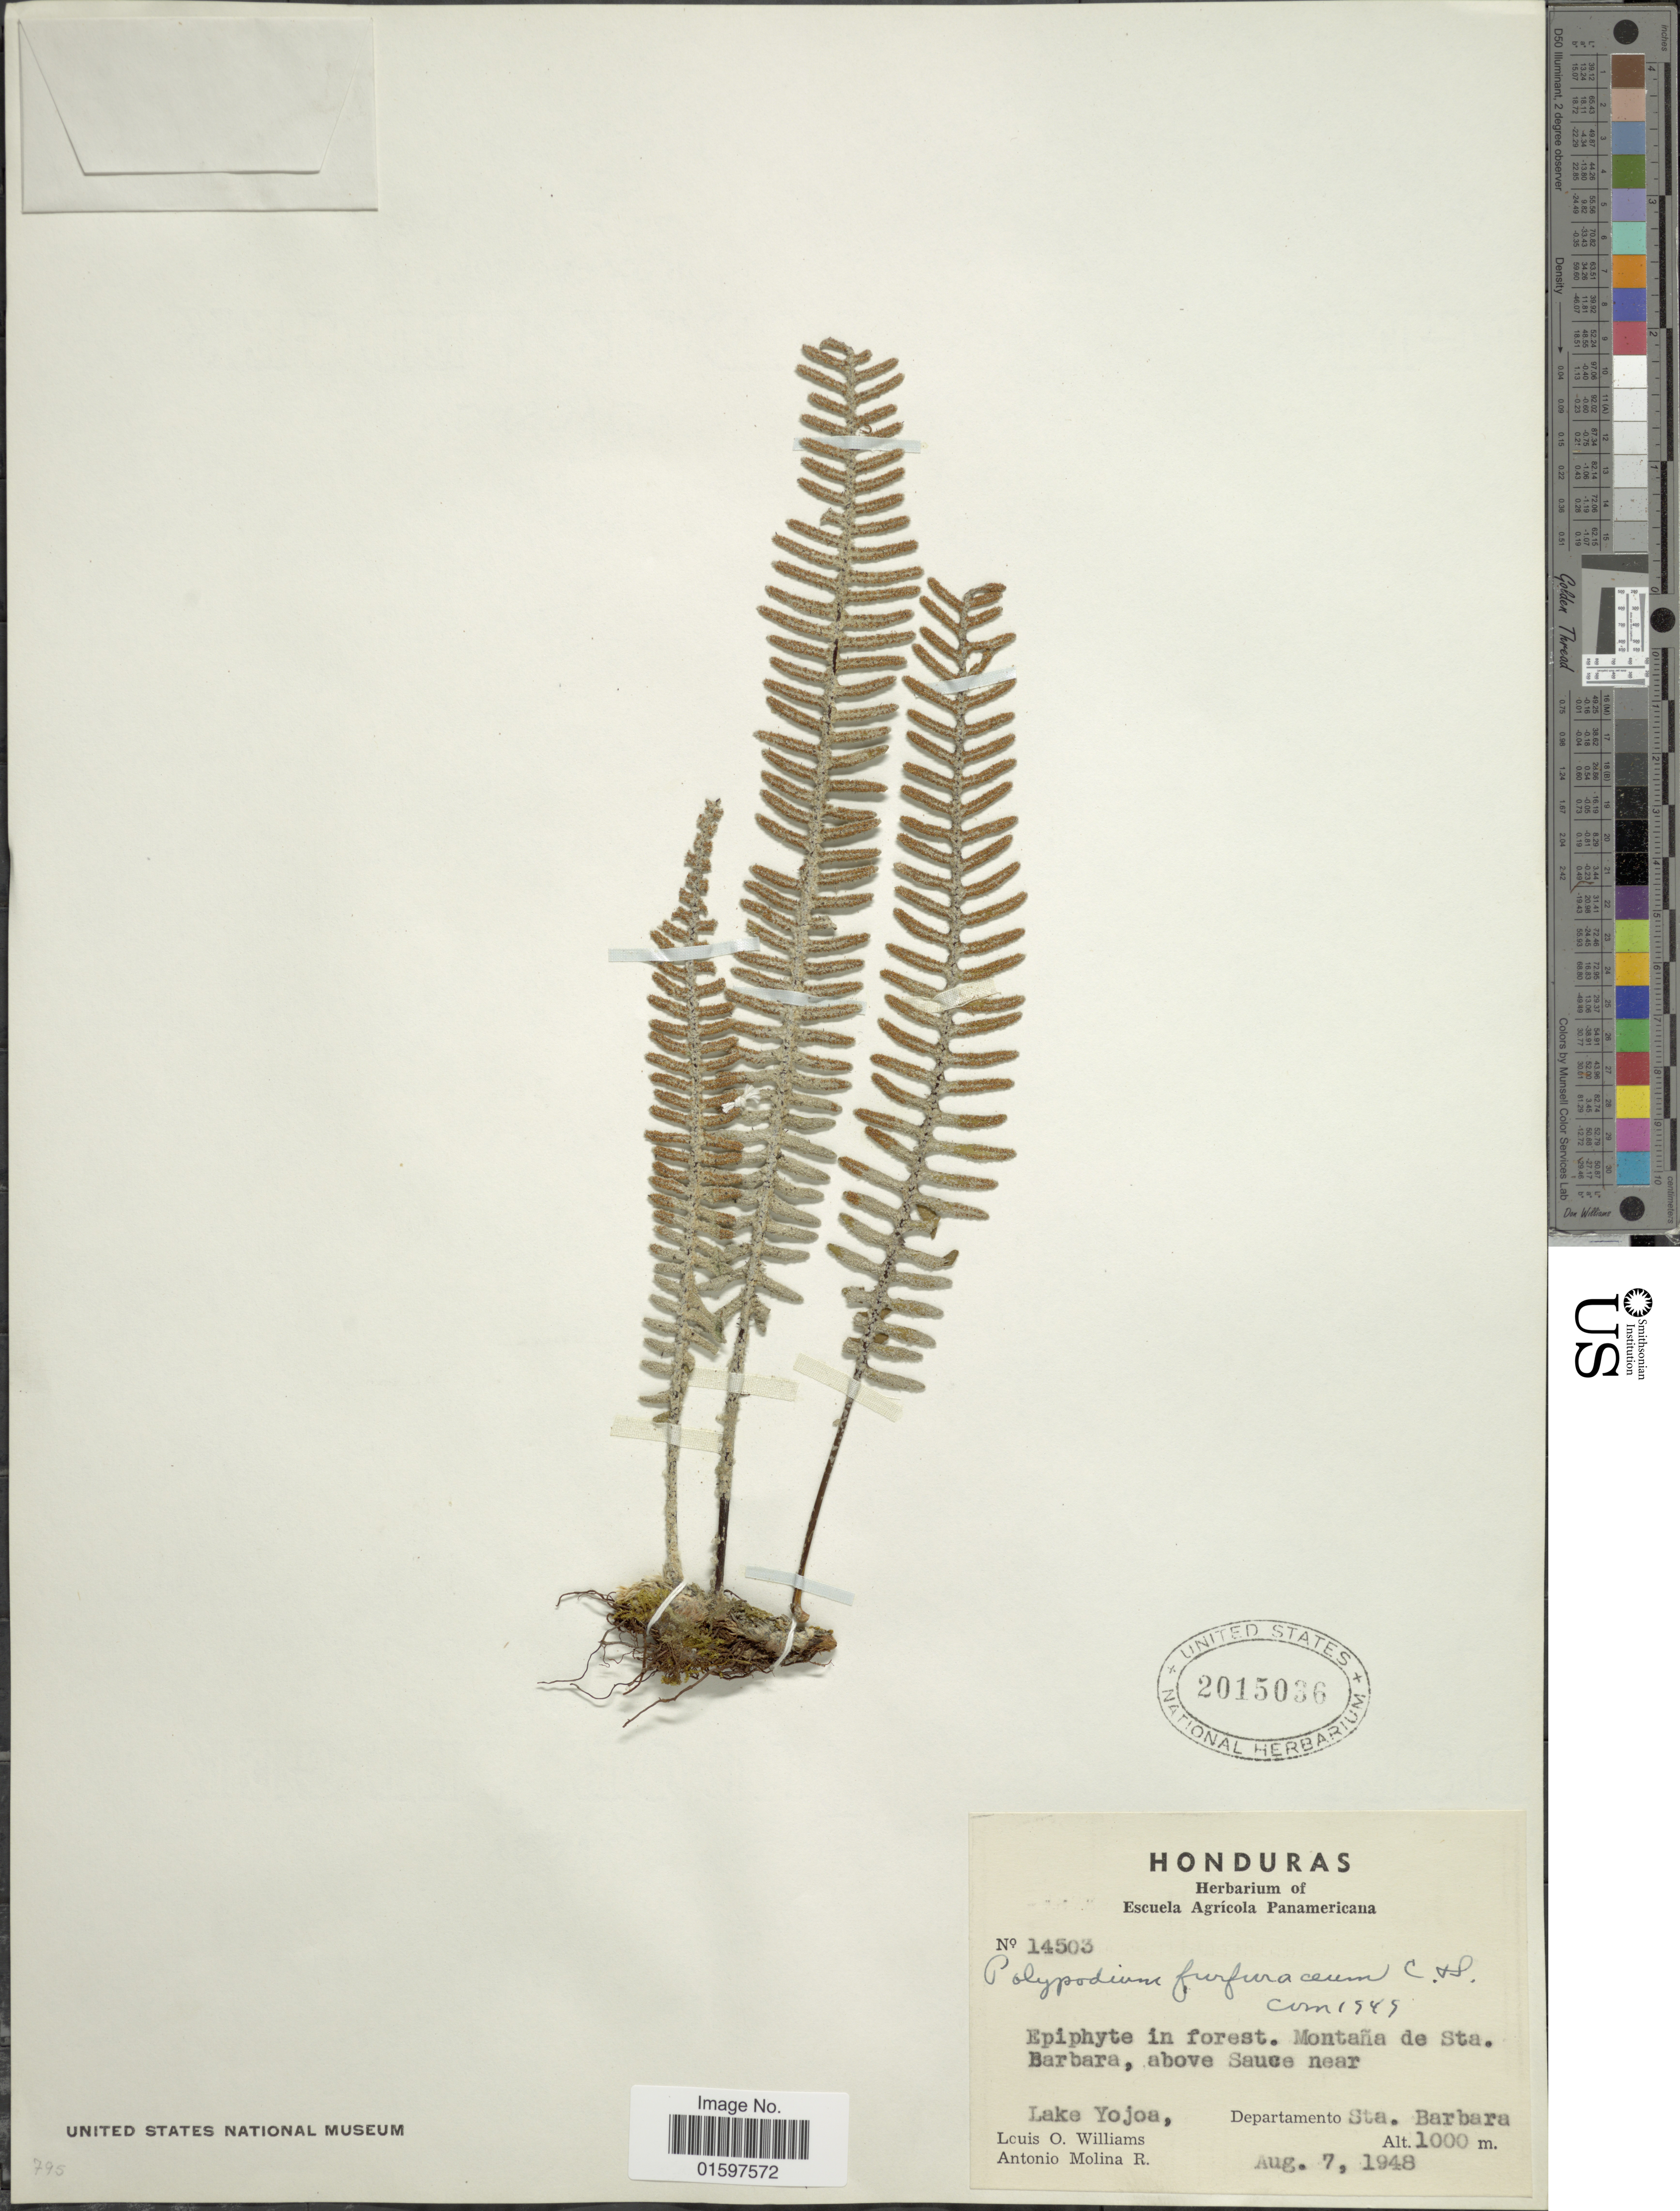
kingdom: Plantae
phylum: Tracheophyta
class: Polypodiopsida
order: Polypodiales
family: Polypodiaceae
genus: Pleopeltis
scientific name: Pleopeltis furfuracea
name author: (Schltdl. & Cham.) A.R. Sm. & Tejero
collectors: L. O. Williams & A. Molina R.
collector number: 14503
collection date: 1948-08-07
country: Honduras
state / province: Santa Bárbara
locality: Epiphyte in forest, Montaña de Sta. Barbara, above Sauce near Lake Yojoa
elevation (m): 1000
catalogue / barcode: US 2015036